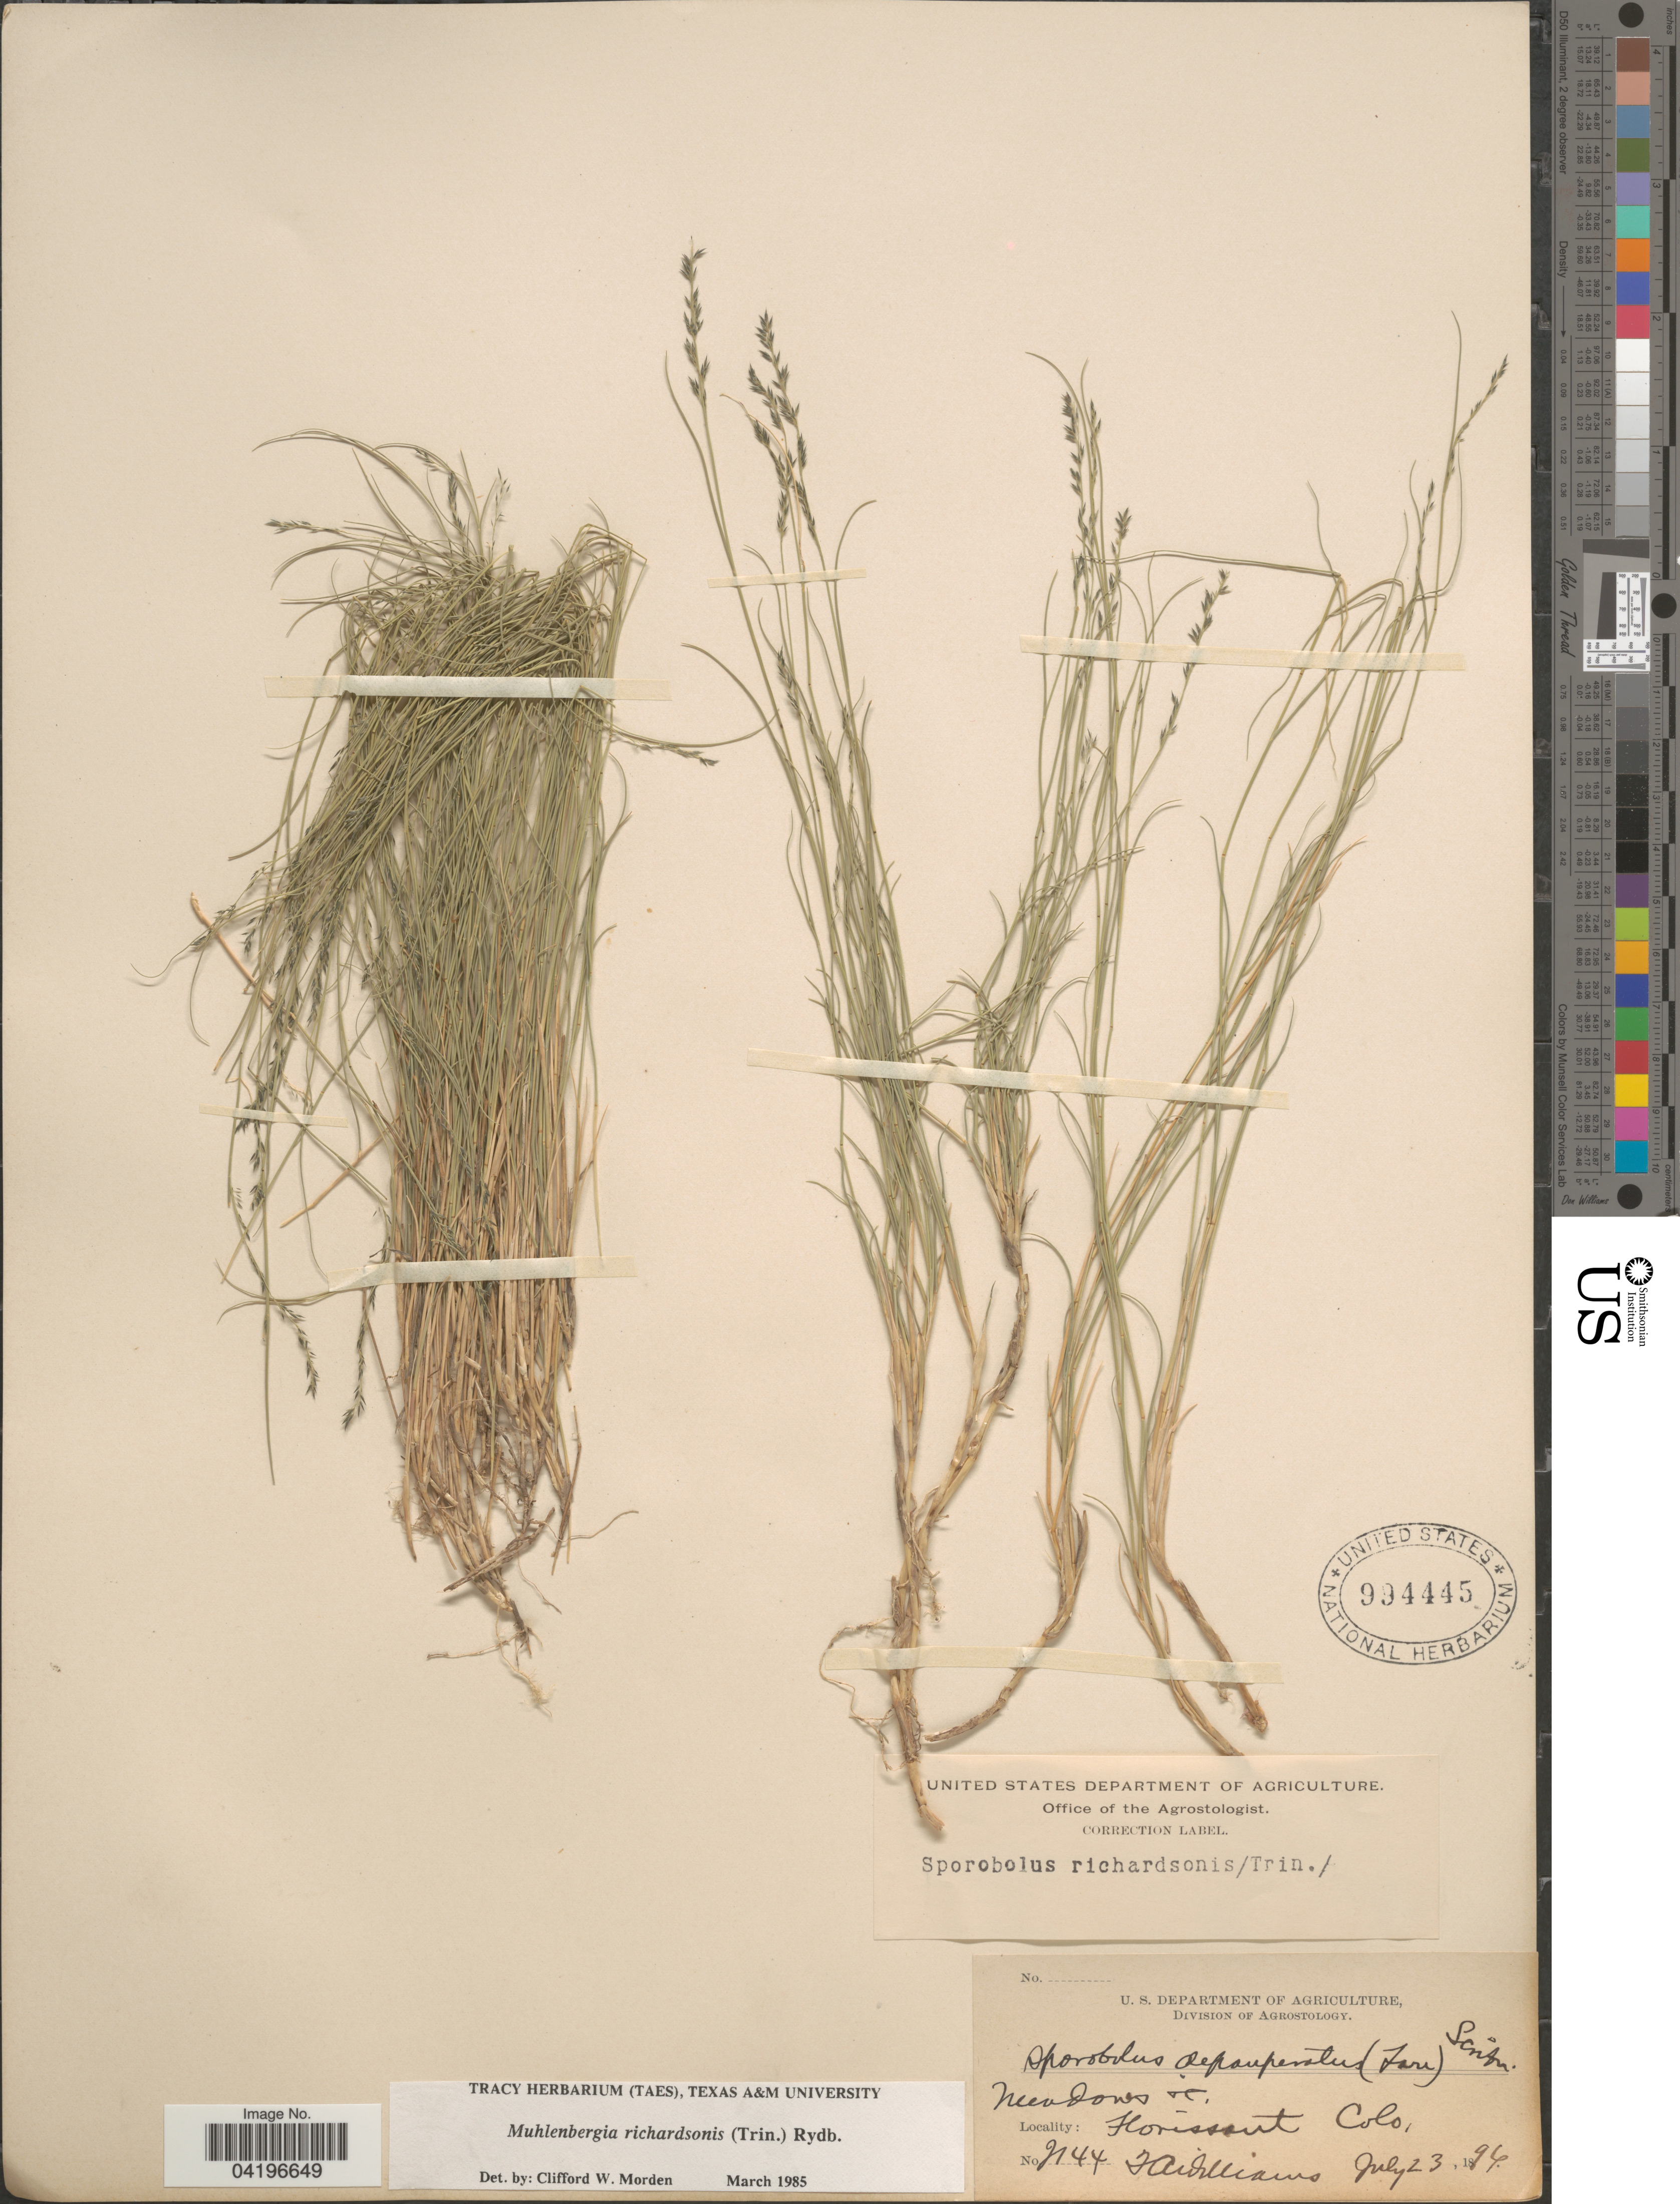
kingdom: Plantae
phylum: Tracheophyta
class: Liliopsida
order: Poales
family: Poaceae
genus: Muhlenbergia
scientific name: Muhlenbergia richardsonis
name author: (Trin.) Rydb.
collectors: T. Williams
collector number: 2144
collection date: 1896-07-23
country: United States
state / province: Colorado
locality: Florissant.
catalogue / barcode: US 994445